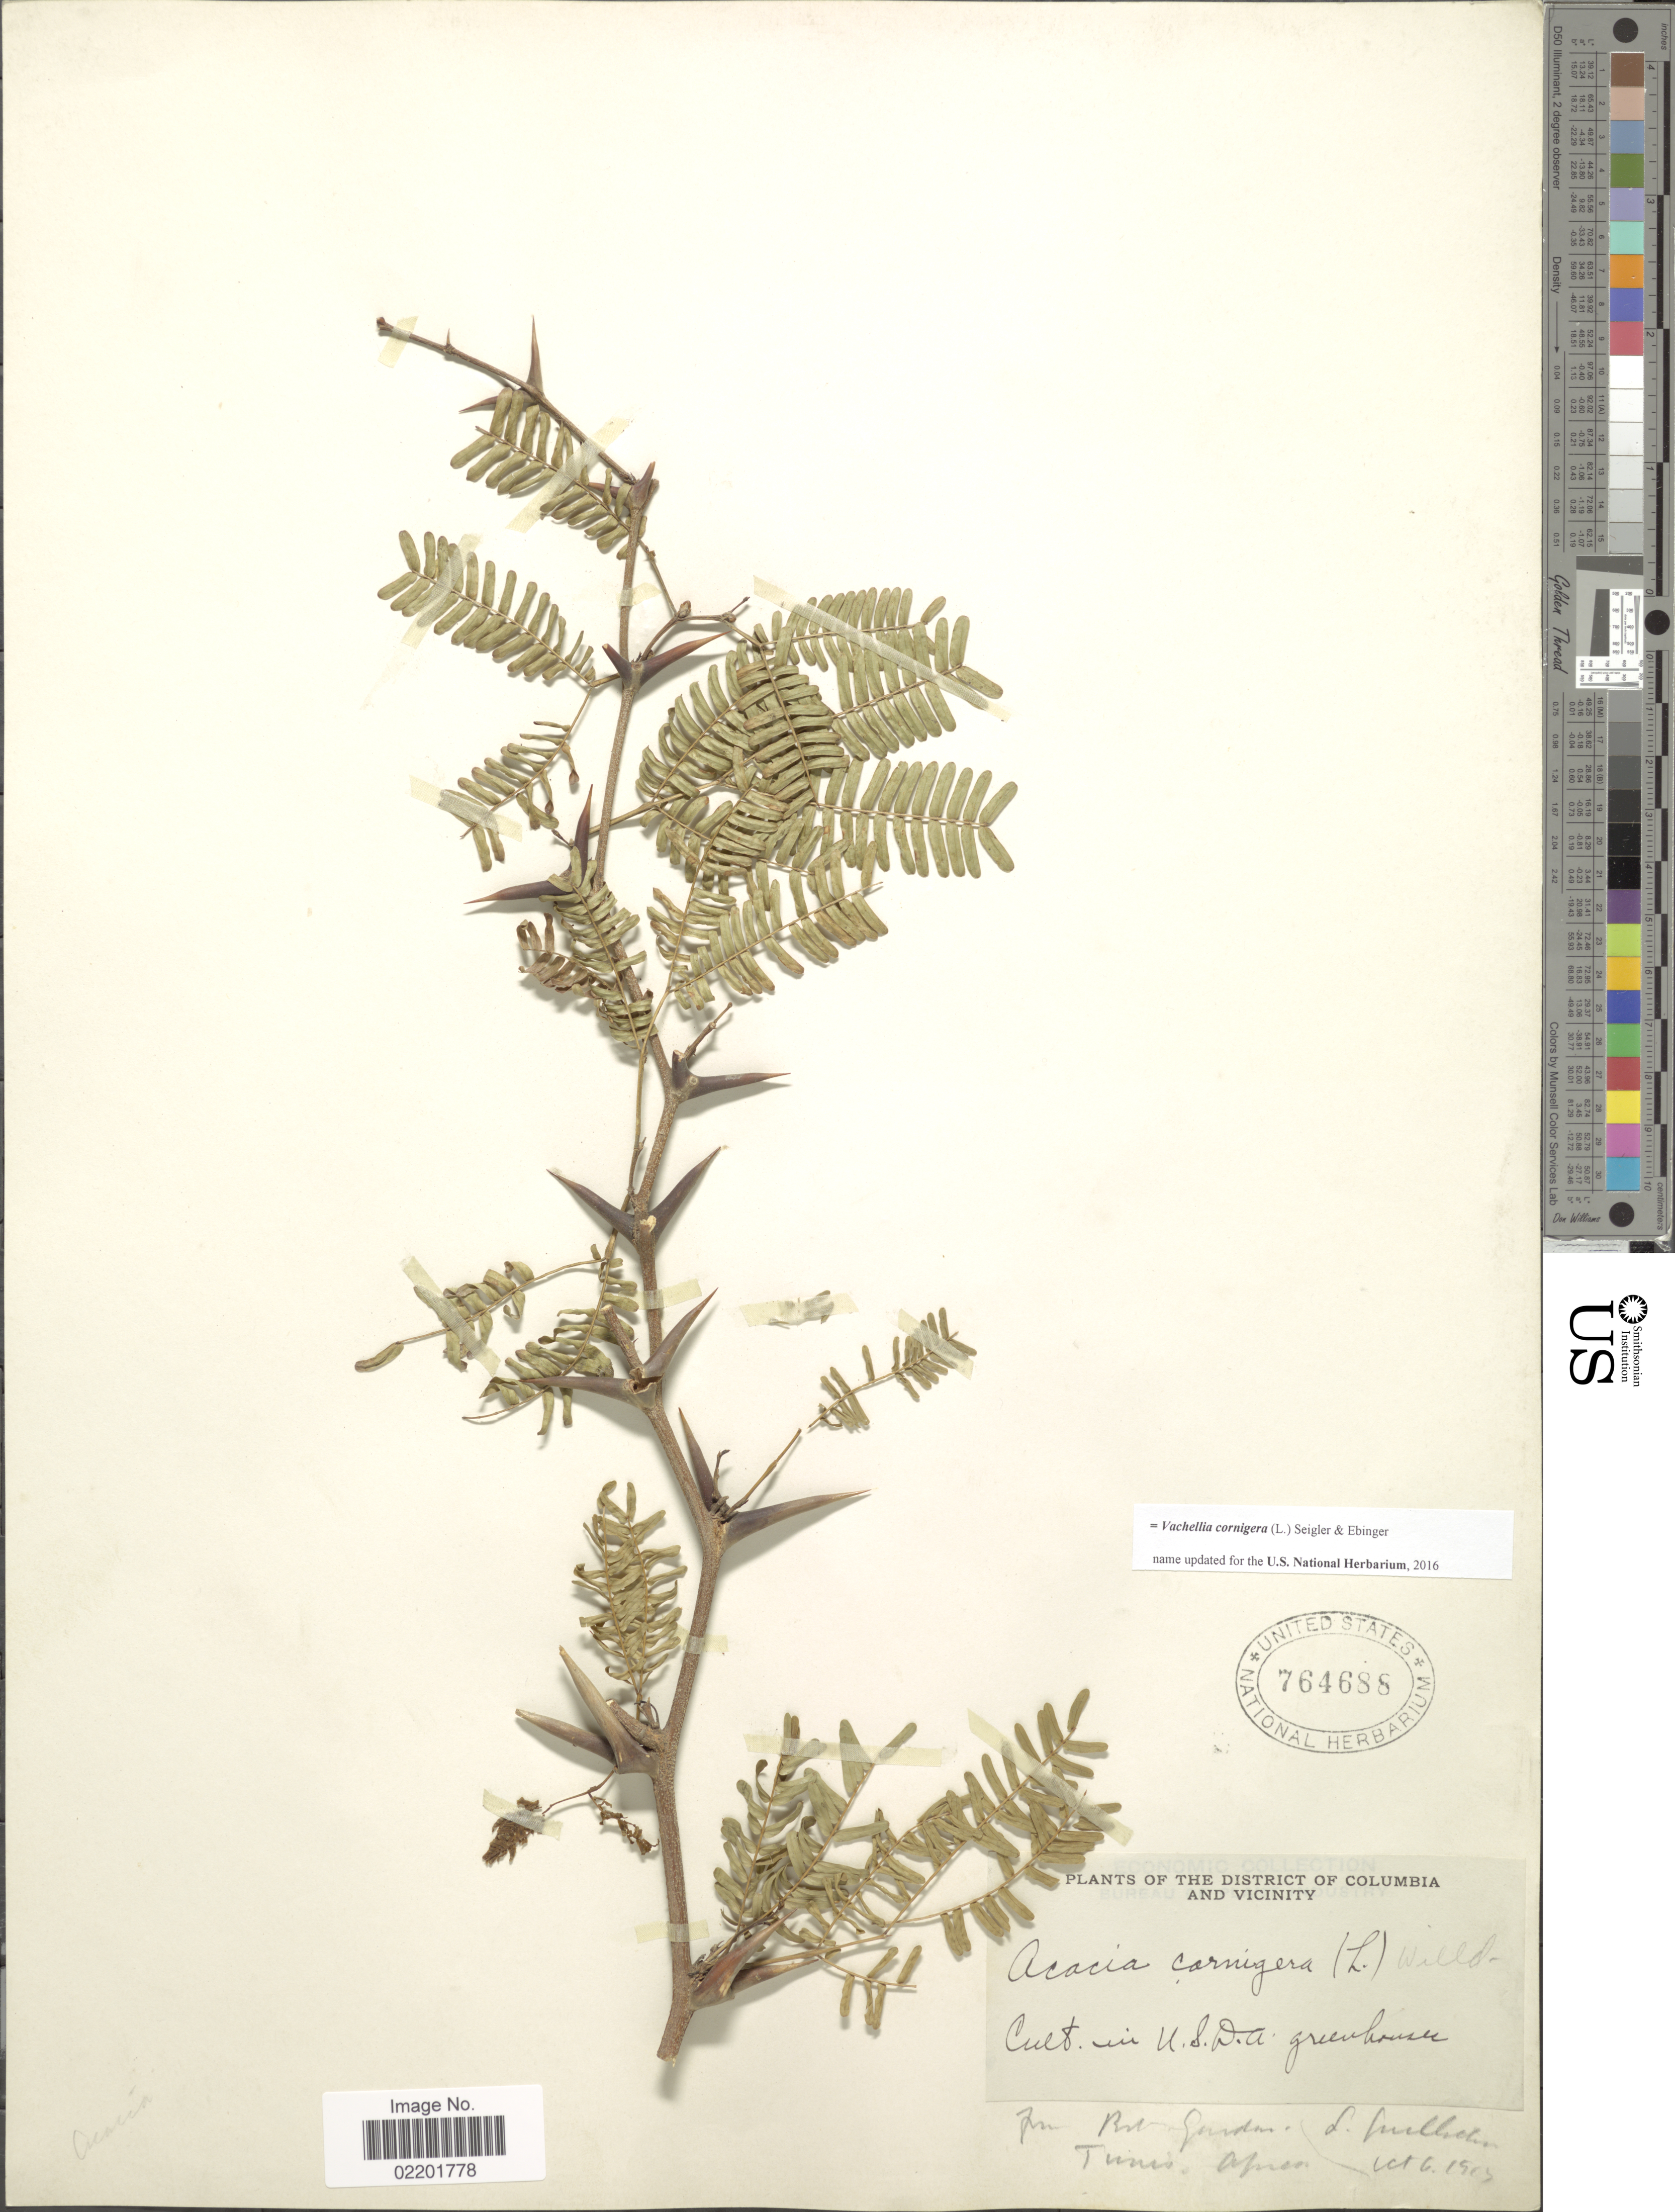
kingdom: Plantae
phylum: Tracheophyta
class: Magnoliopsida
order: Fabales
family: Fabaceae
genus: Vachellia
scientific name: Vachellia cornigera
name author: (L.) Seigler & Ebinger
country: United States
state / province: District of Columbia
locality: District of Columbia and Vicinity, U.S.D.A. greenhouse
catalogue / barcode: US 764688